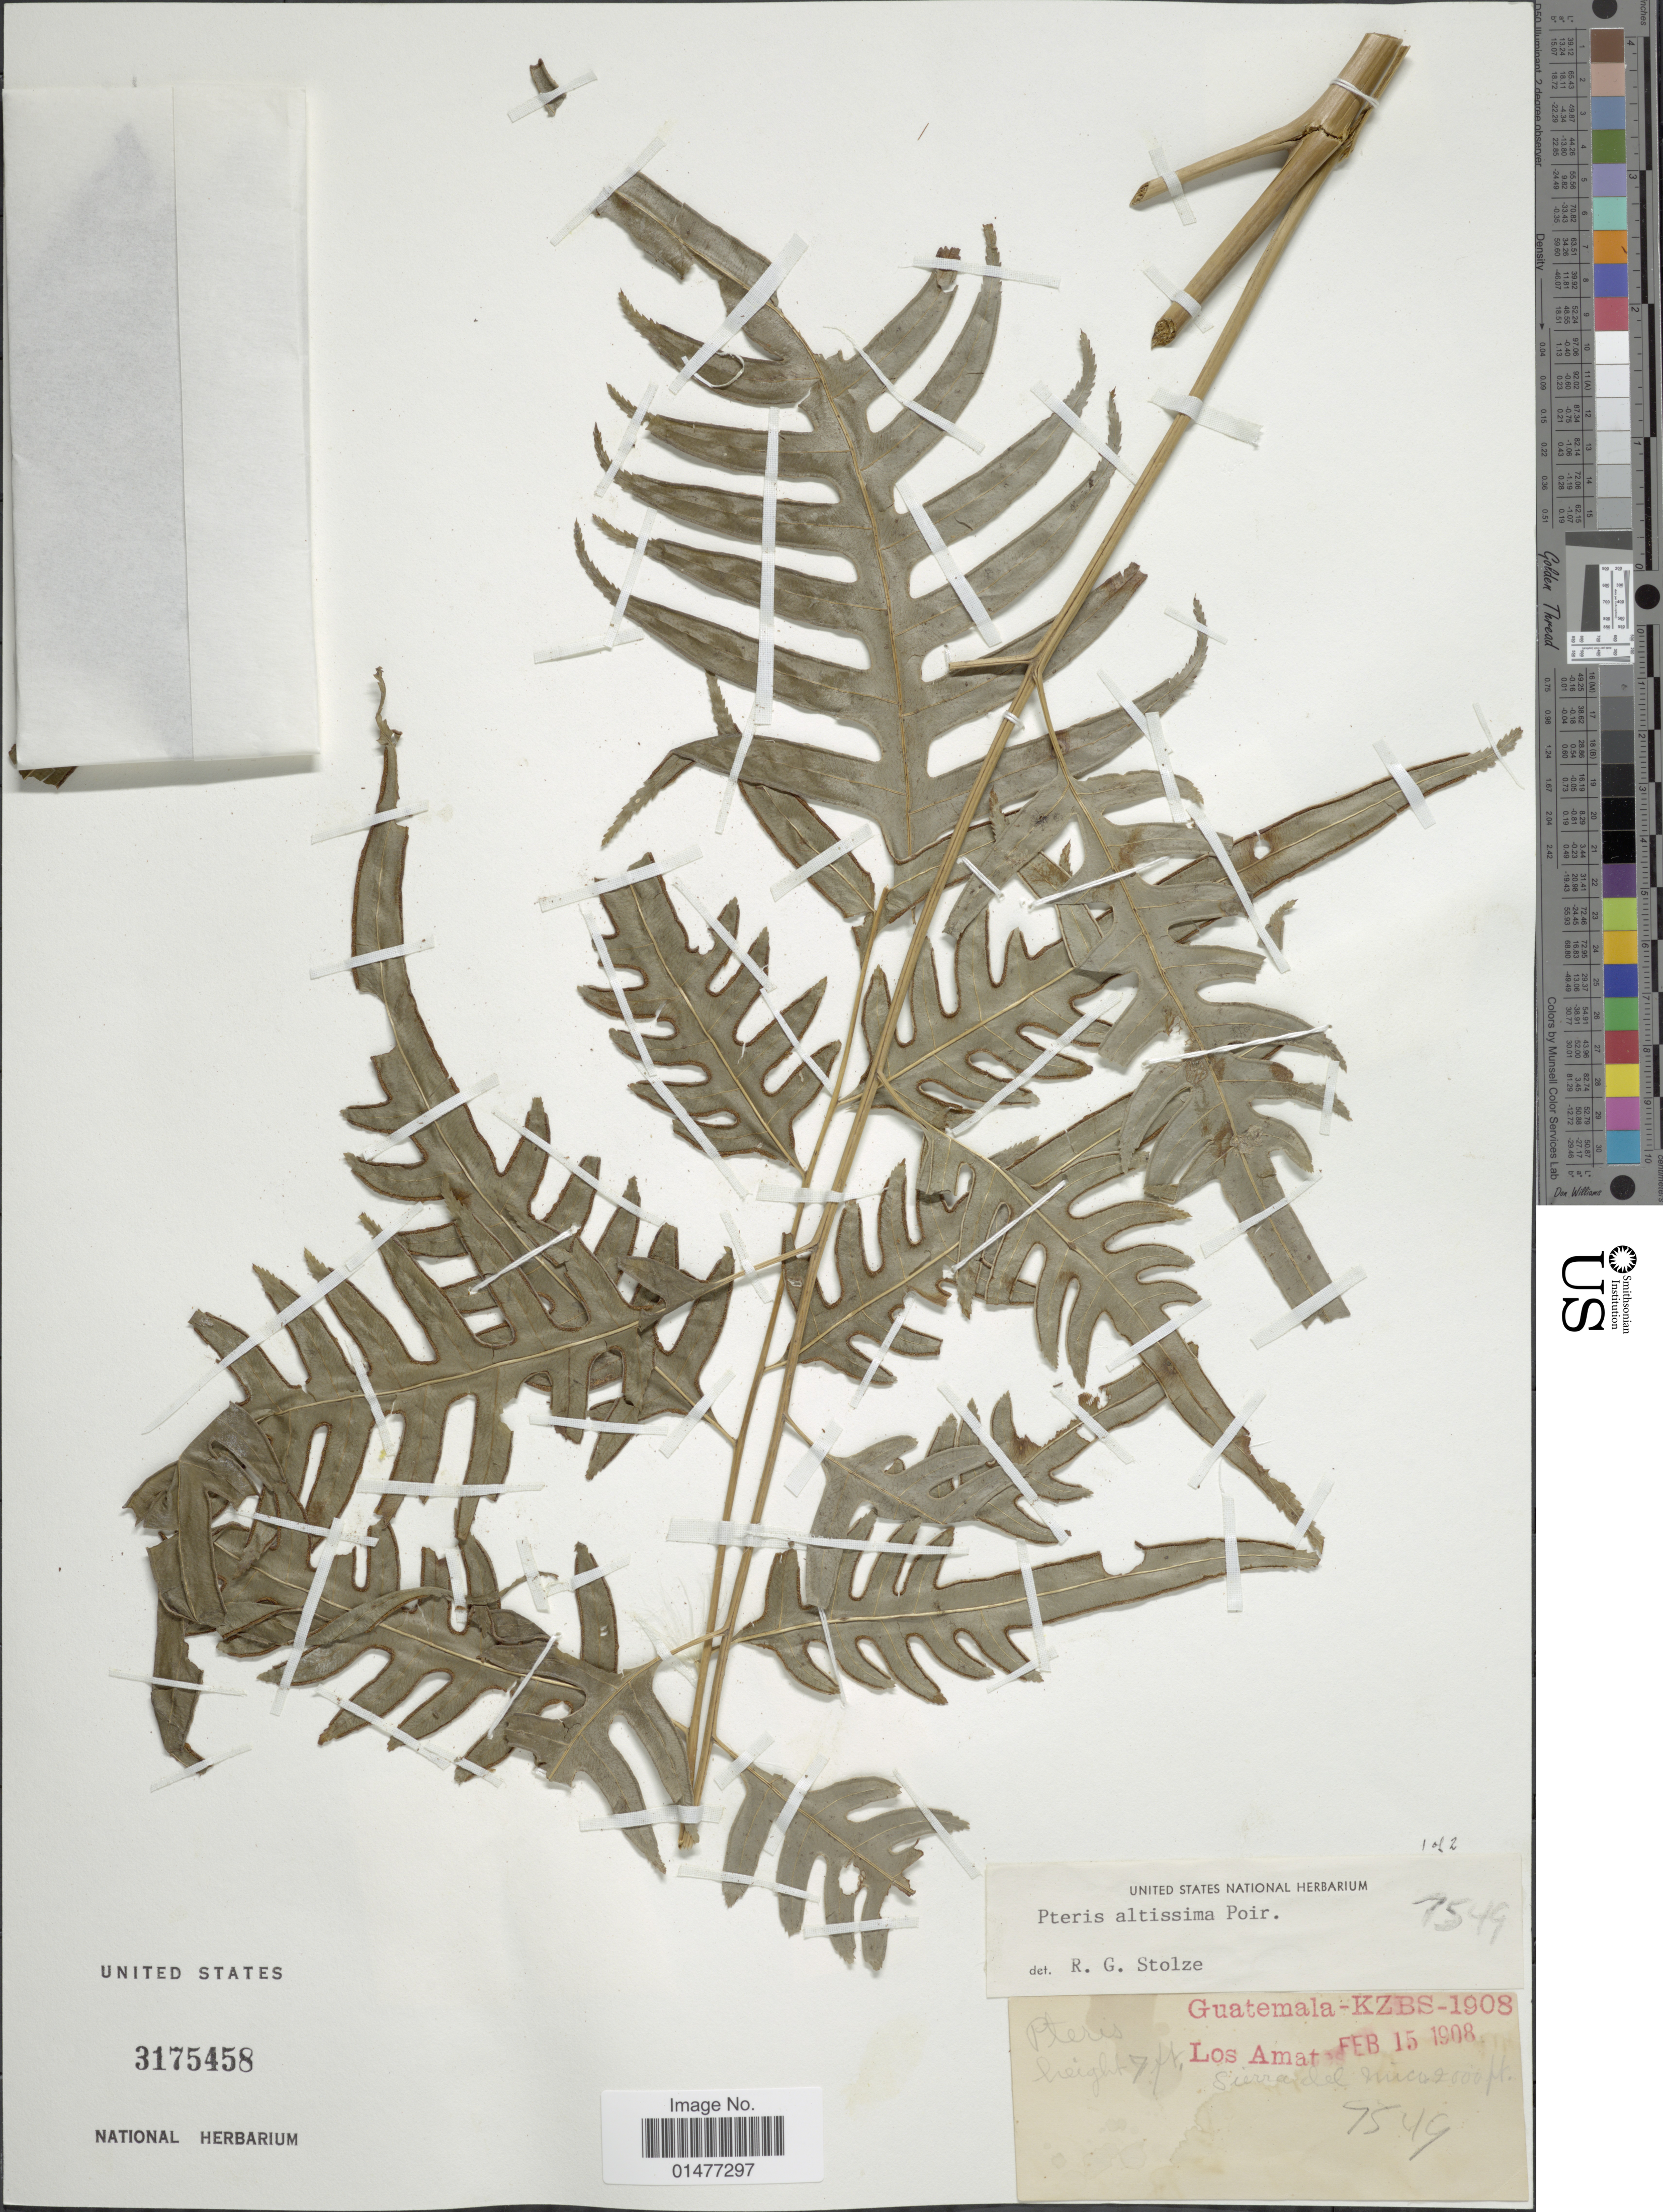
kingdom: Plantae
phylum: Tracheophyta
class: Polypodiopsida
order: Polypodiales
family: Pteridaceae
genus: Pteris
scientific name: Pteris altissima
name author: Poir.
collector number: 7549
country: Guatemala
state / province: Guatemala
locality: Sierra del Mico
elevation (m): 610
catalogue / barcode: US 3175458